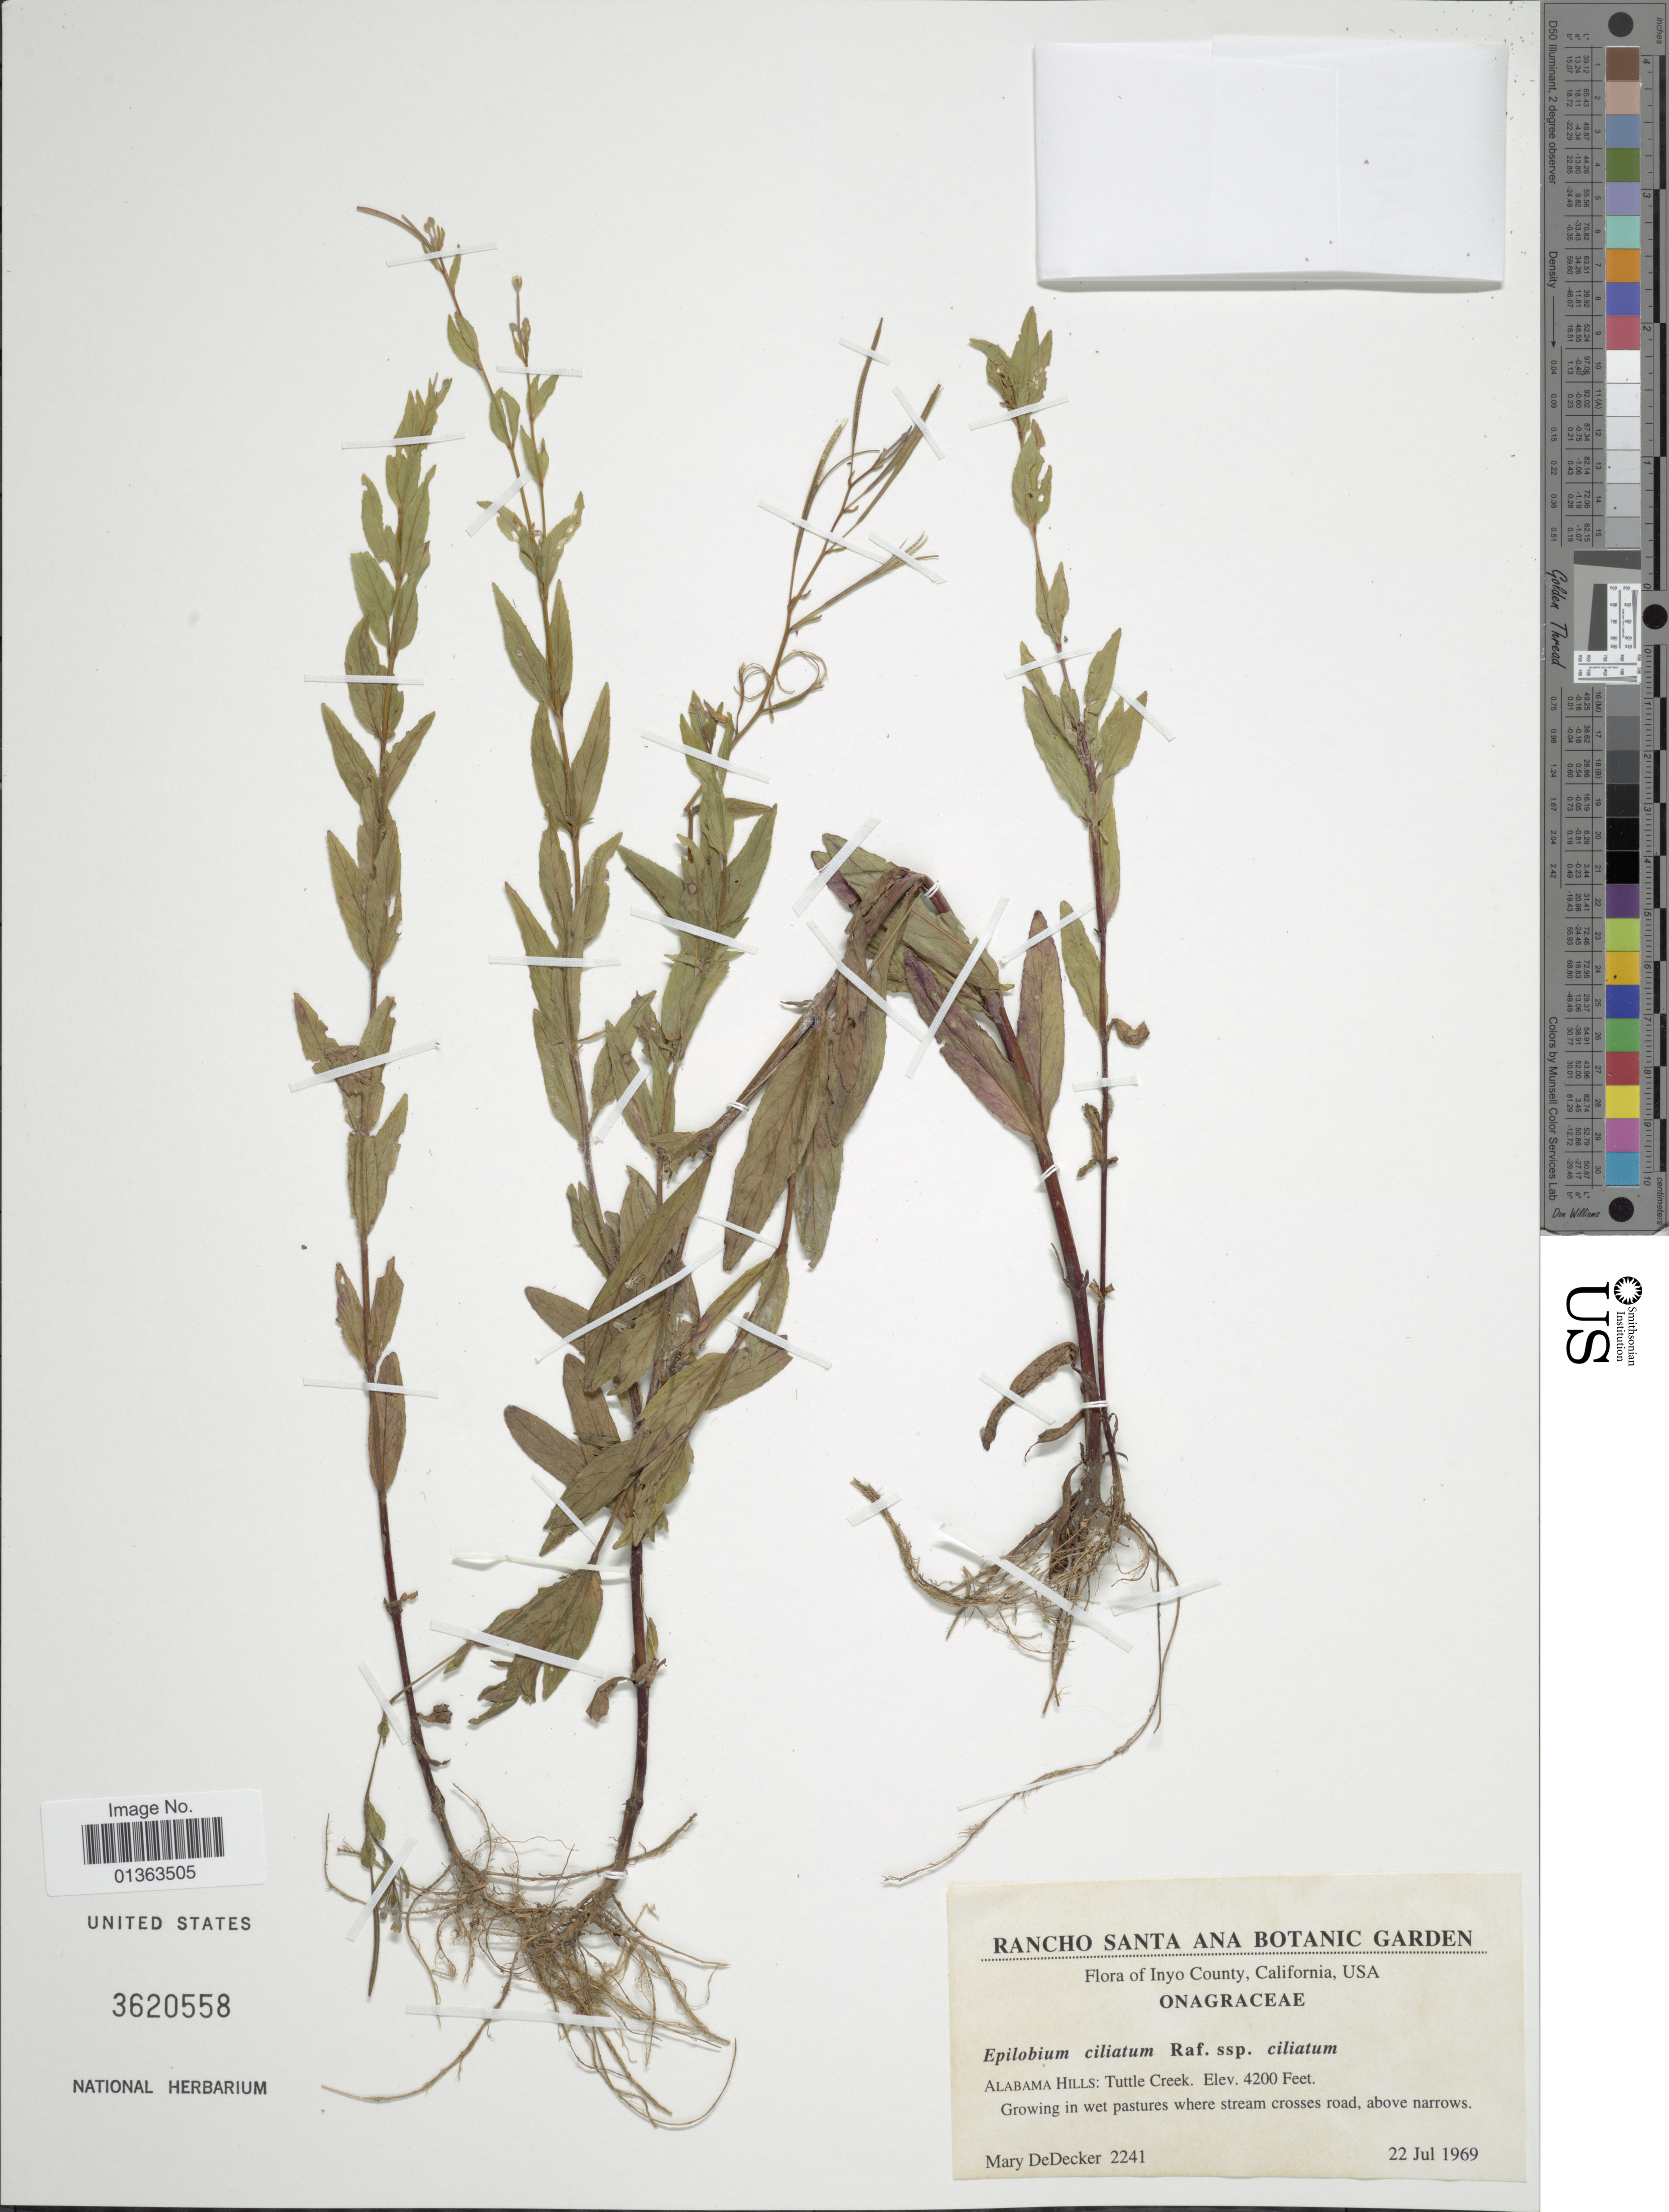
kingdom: Plantae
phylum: Tracheophyta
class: Magnoliopsida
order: Myrtales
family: Onagraceae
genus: Epilobium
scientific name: Epilobium ciliatum subsp. ciliatum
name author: Raf.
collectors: M. Dedecker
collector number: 2241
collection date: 1969-07-22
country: United States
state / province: California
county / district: Inyo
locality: Inyo County. Alabama Hills: Tuttle Creek.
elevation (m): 1280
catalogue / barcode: US 3620558